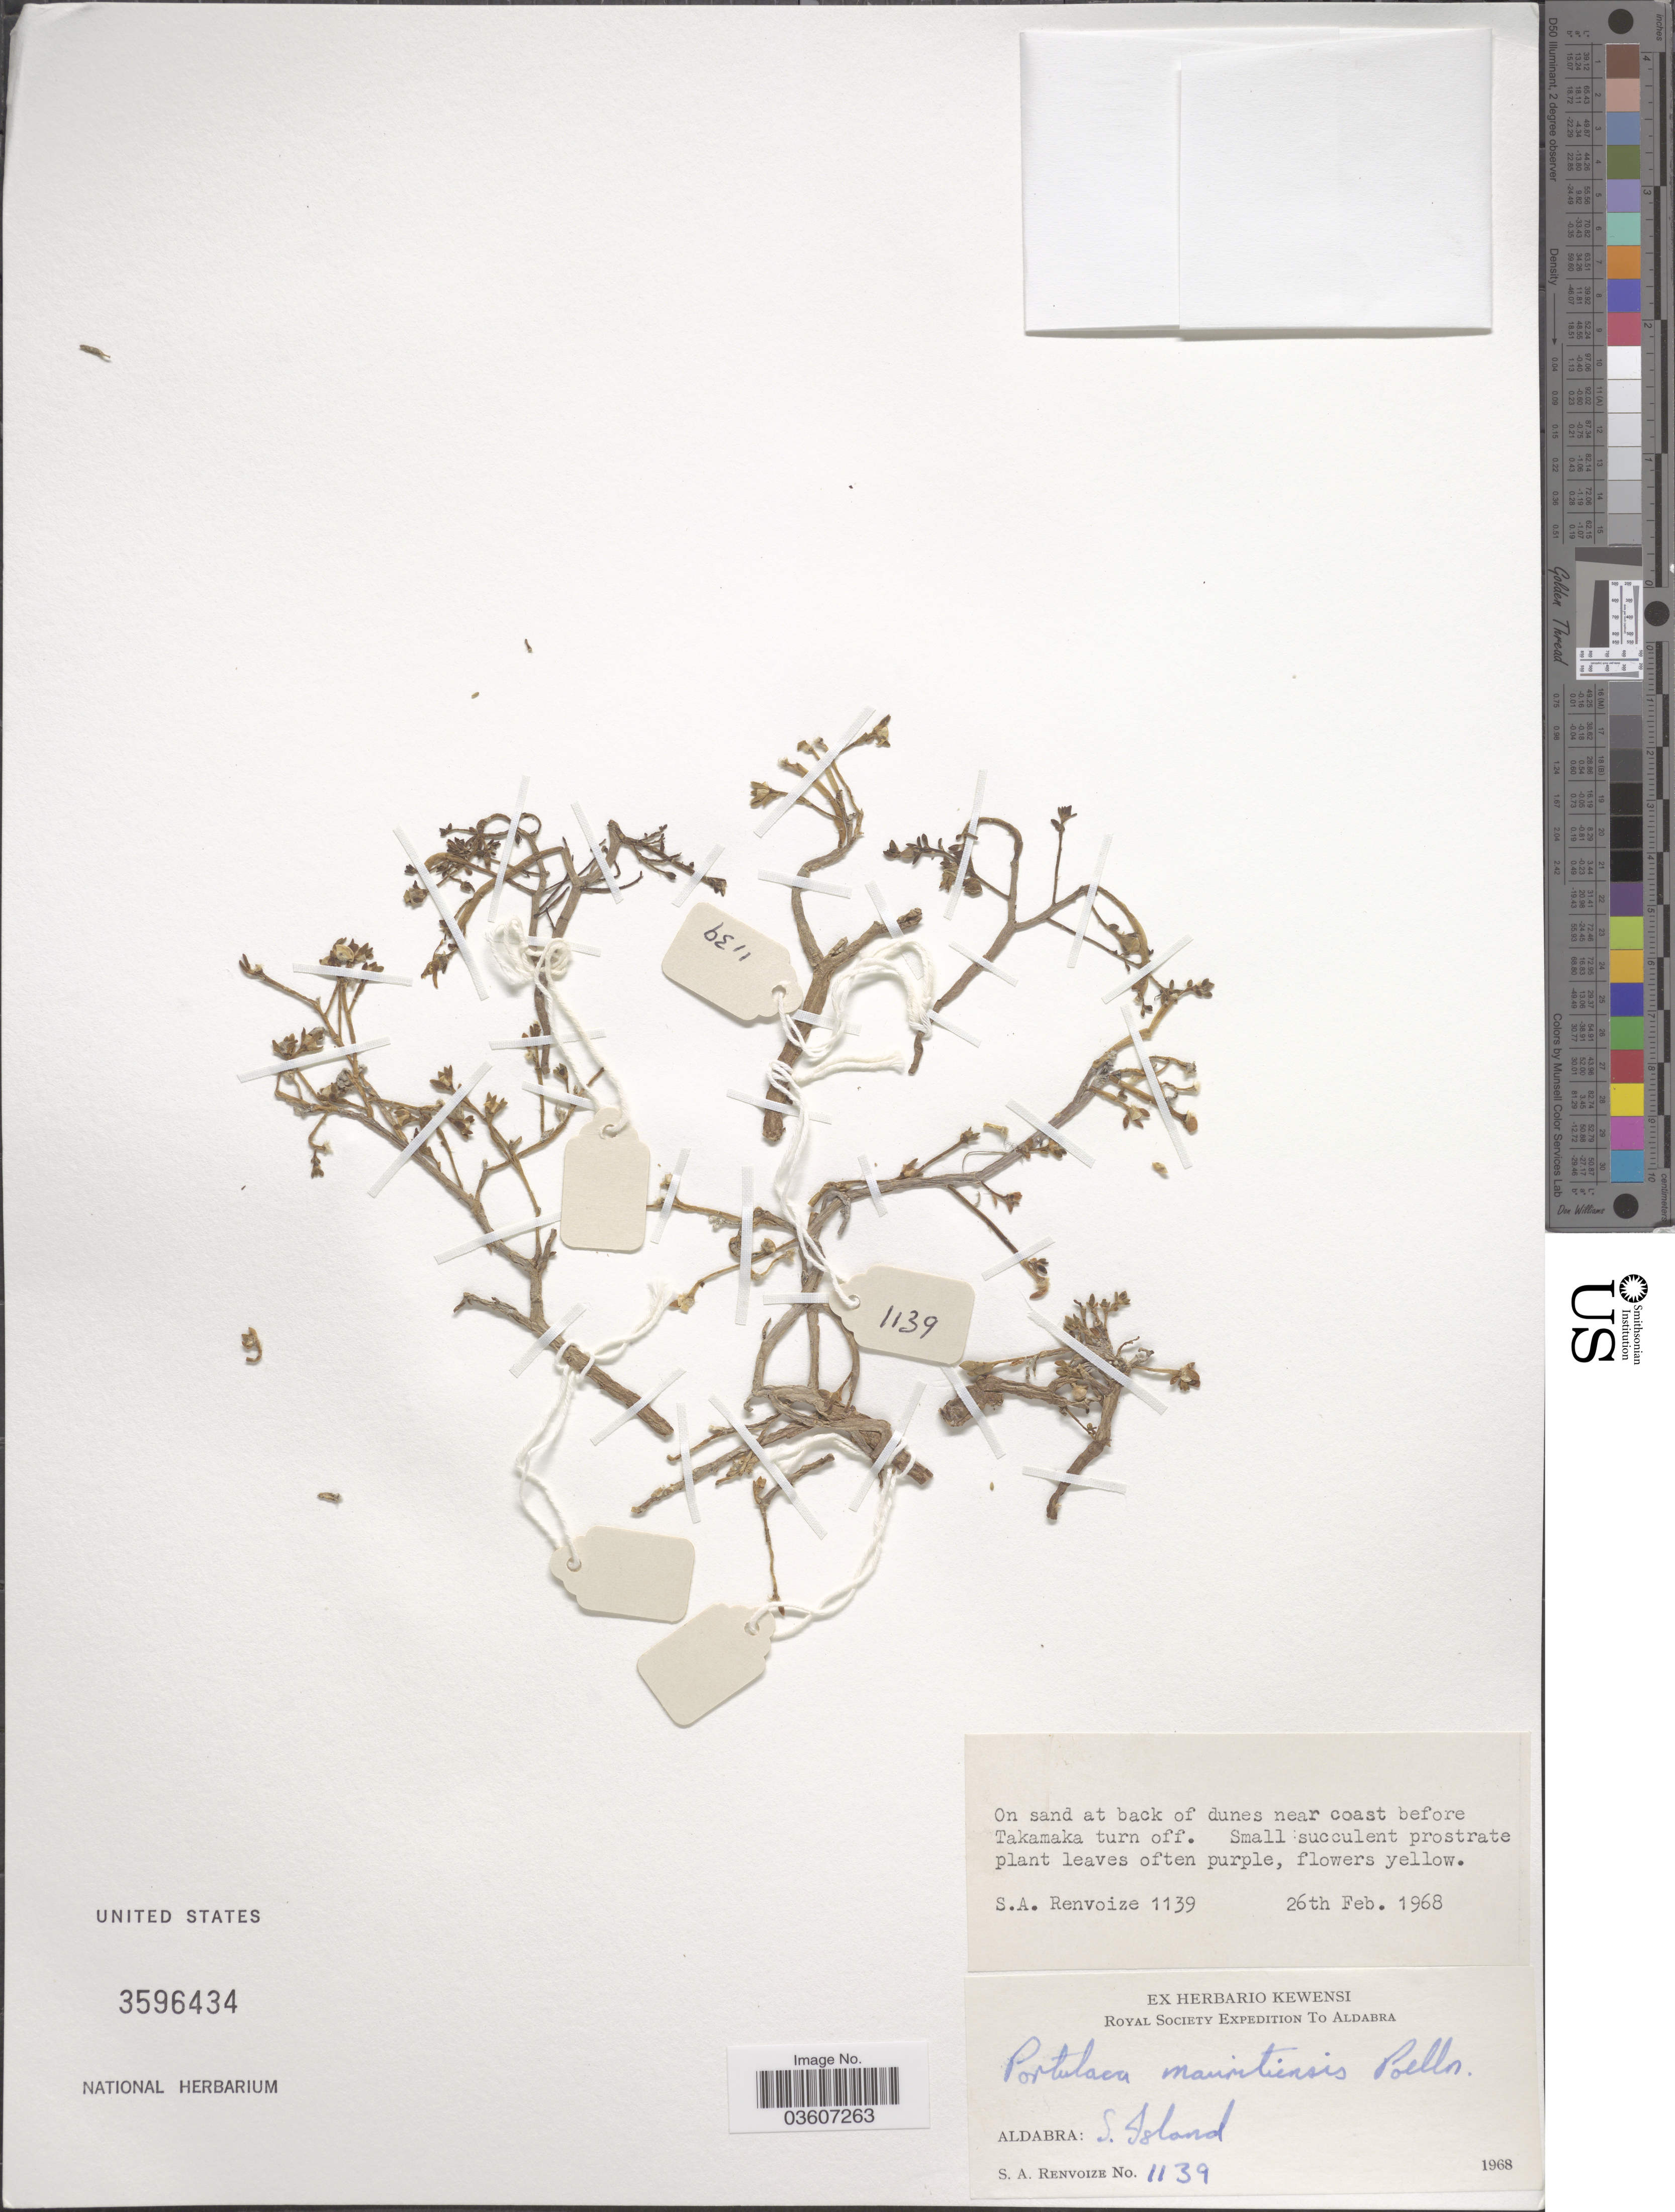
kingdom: Plantae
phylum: Tracheophyta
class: Magnoliopsida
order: Caryophyllales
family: Portulacaceae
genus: Portulaca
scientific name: Portulaca mauritiensis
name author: Poelln.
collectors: S. A. Renvoize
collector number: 1139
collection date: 1968-02-26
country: Seychelles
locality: Near coast before Takamaka turn off. Aldabra. S. Island.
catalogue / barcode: US 3596434